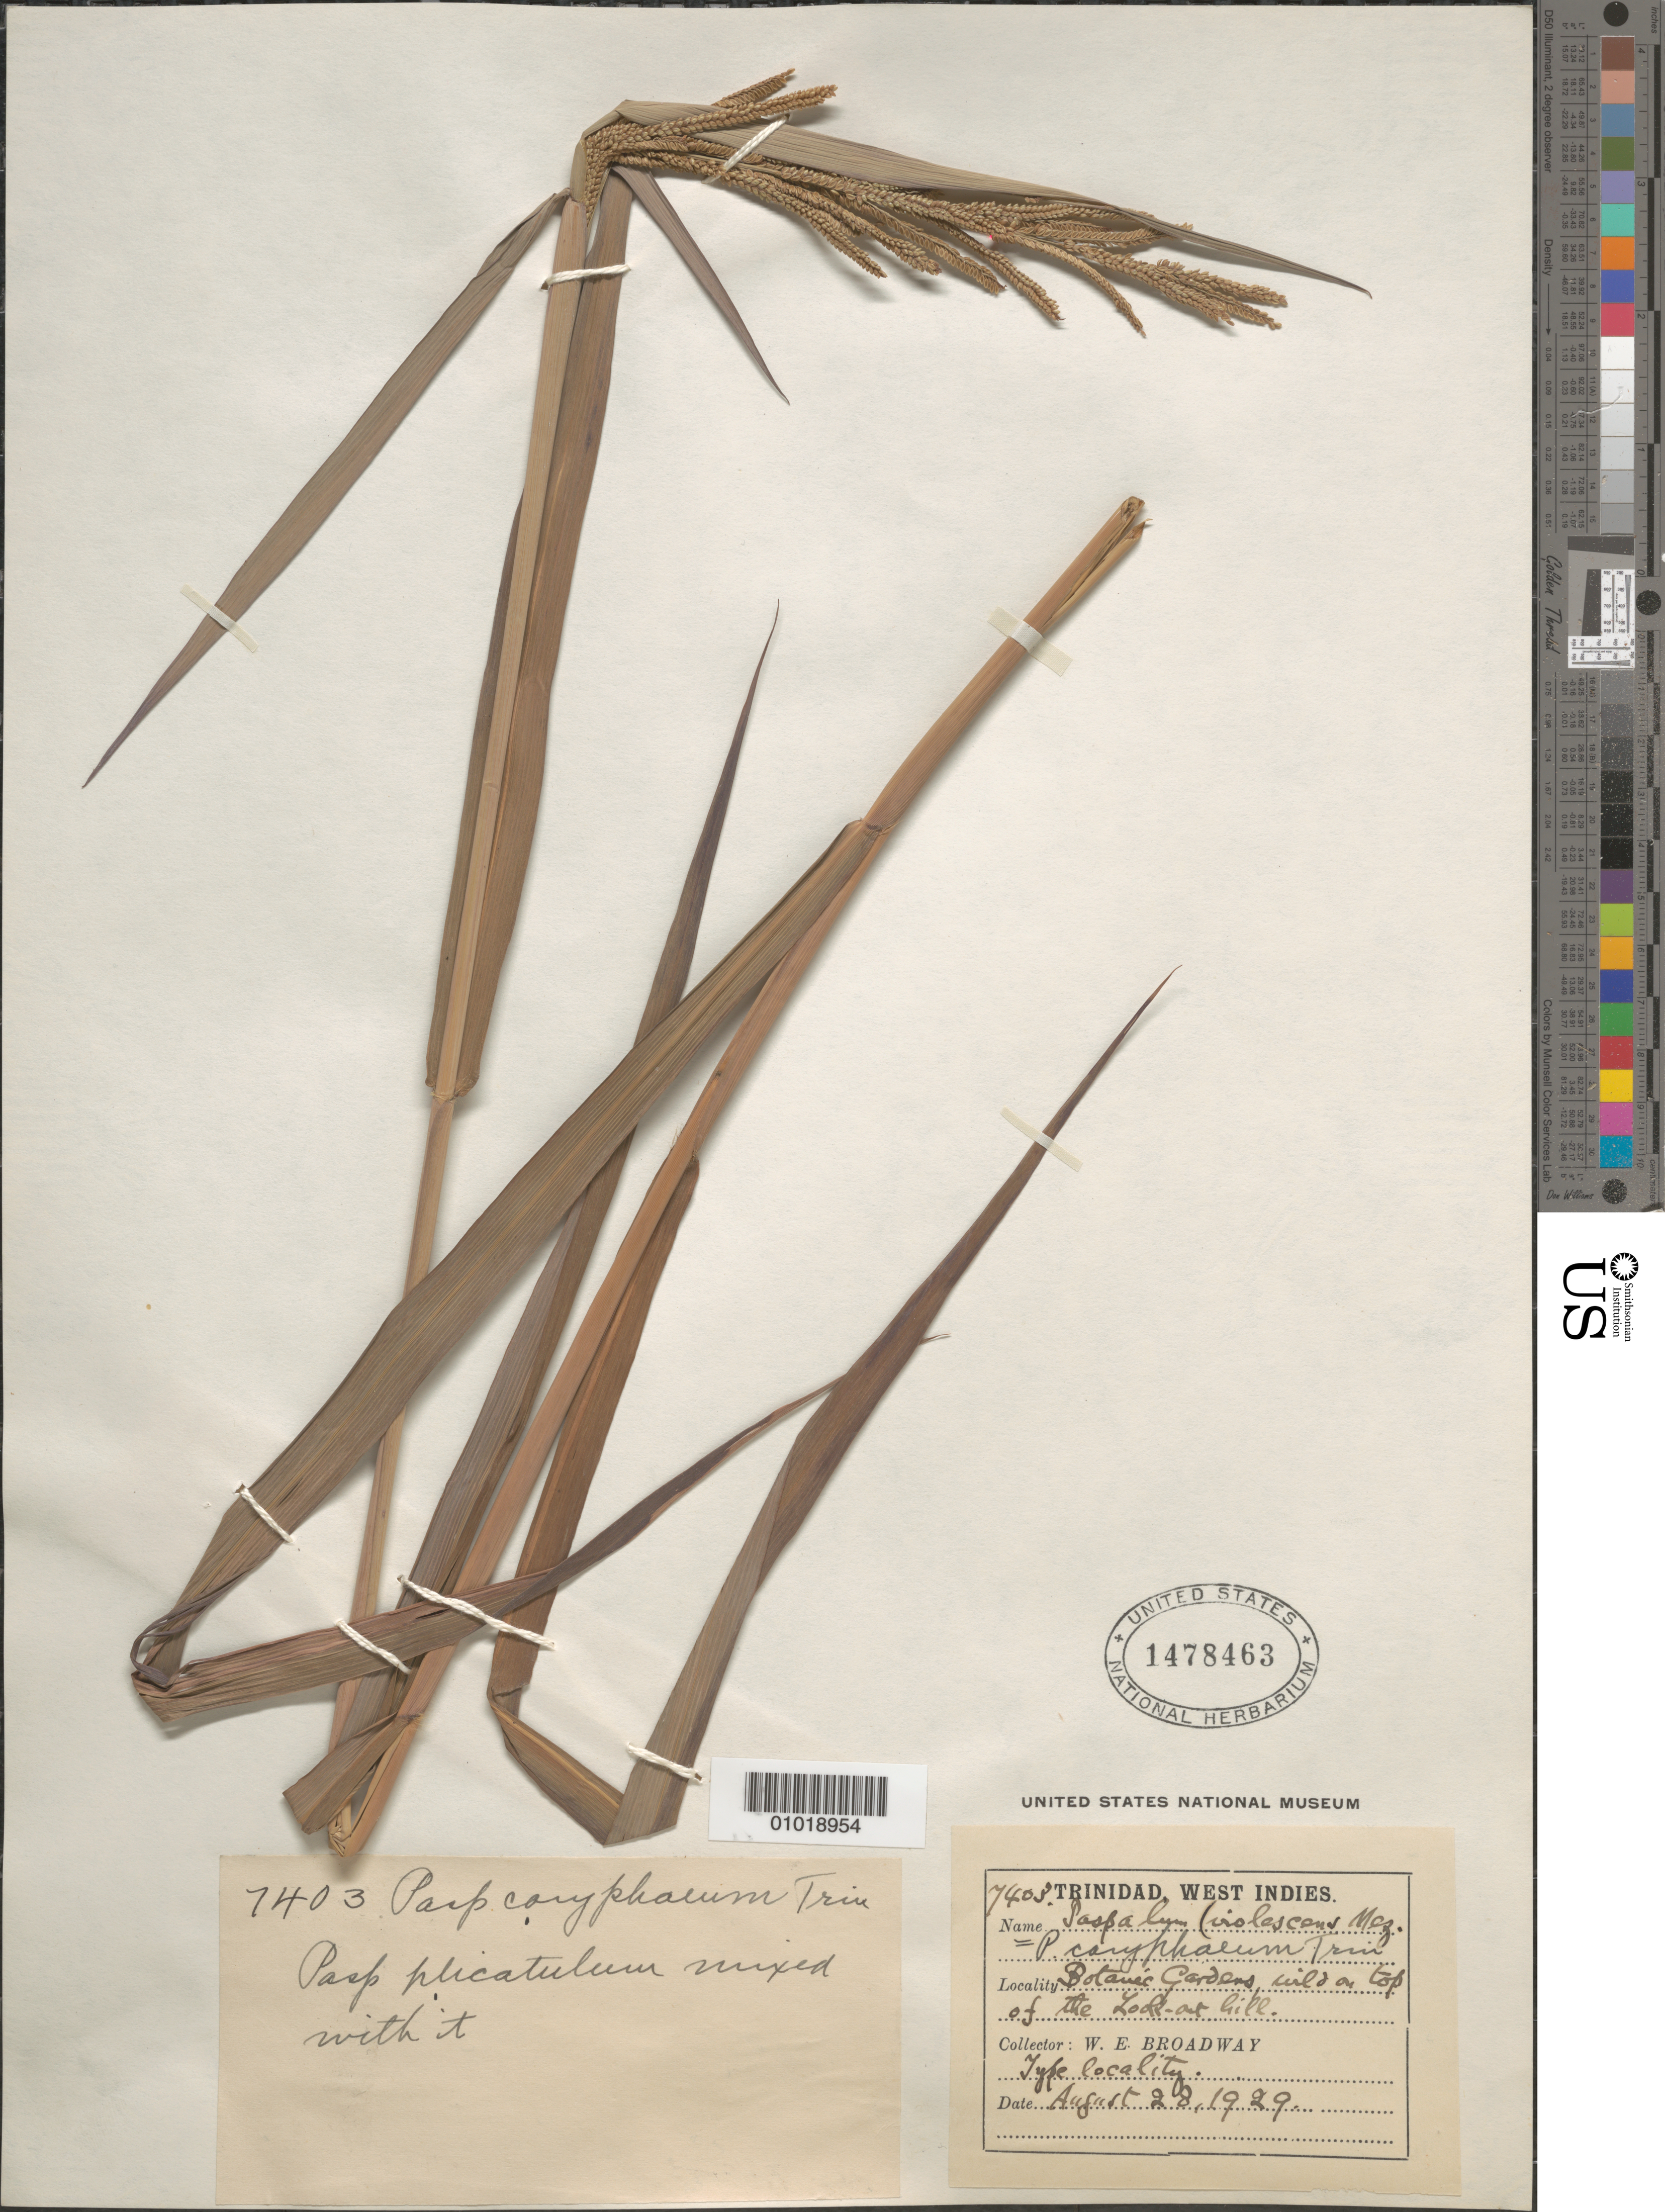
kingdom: Plantae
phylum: Tracheophyta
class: Liliopsida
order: Poales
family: Poaceae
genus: Paspalum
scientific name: Paspalum coryphaeum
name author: Trin.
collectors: W. E. Broadway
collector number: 7403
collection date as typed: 28 Aug 1929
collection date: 1929-08-28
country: Trinidad and Tobago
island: Trinidad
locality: Botanic Gardens, wild on top of the Look-out hill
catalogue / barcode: US 1478463